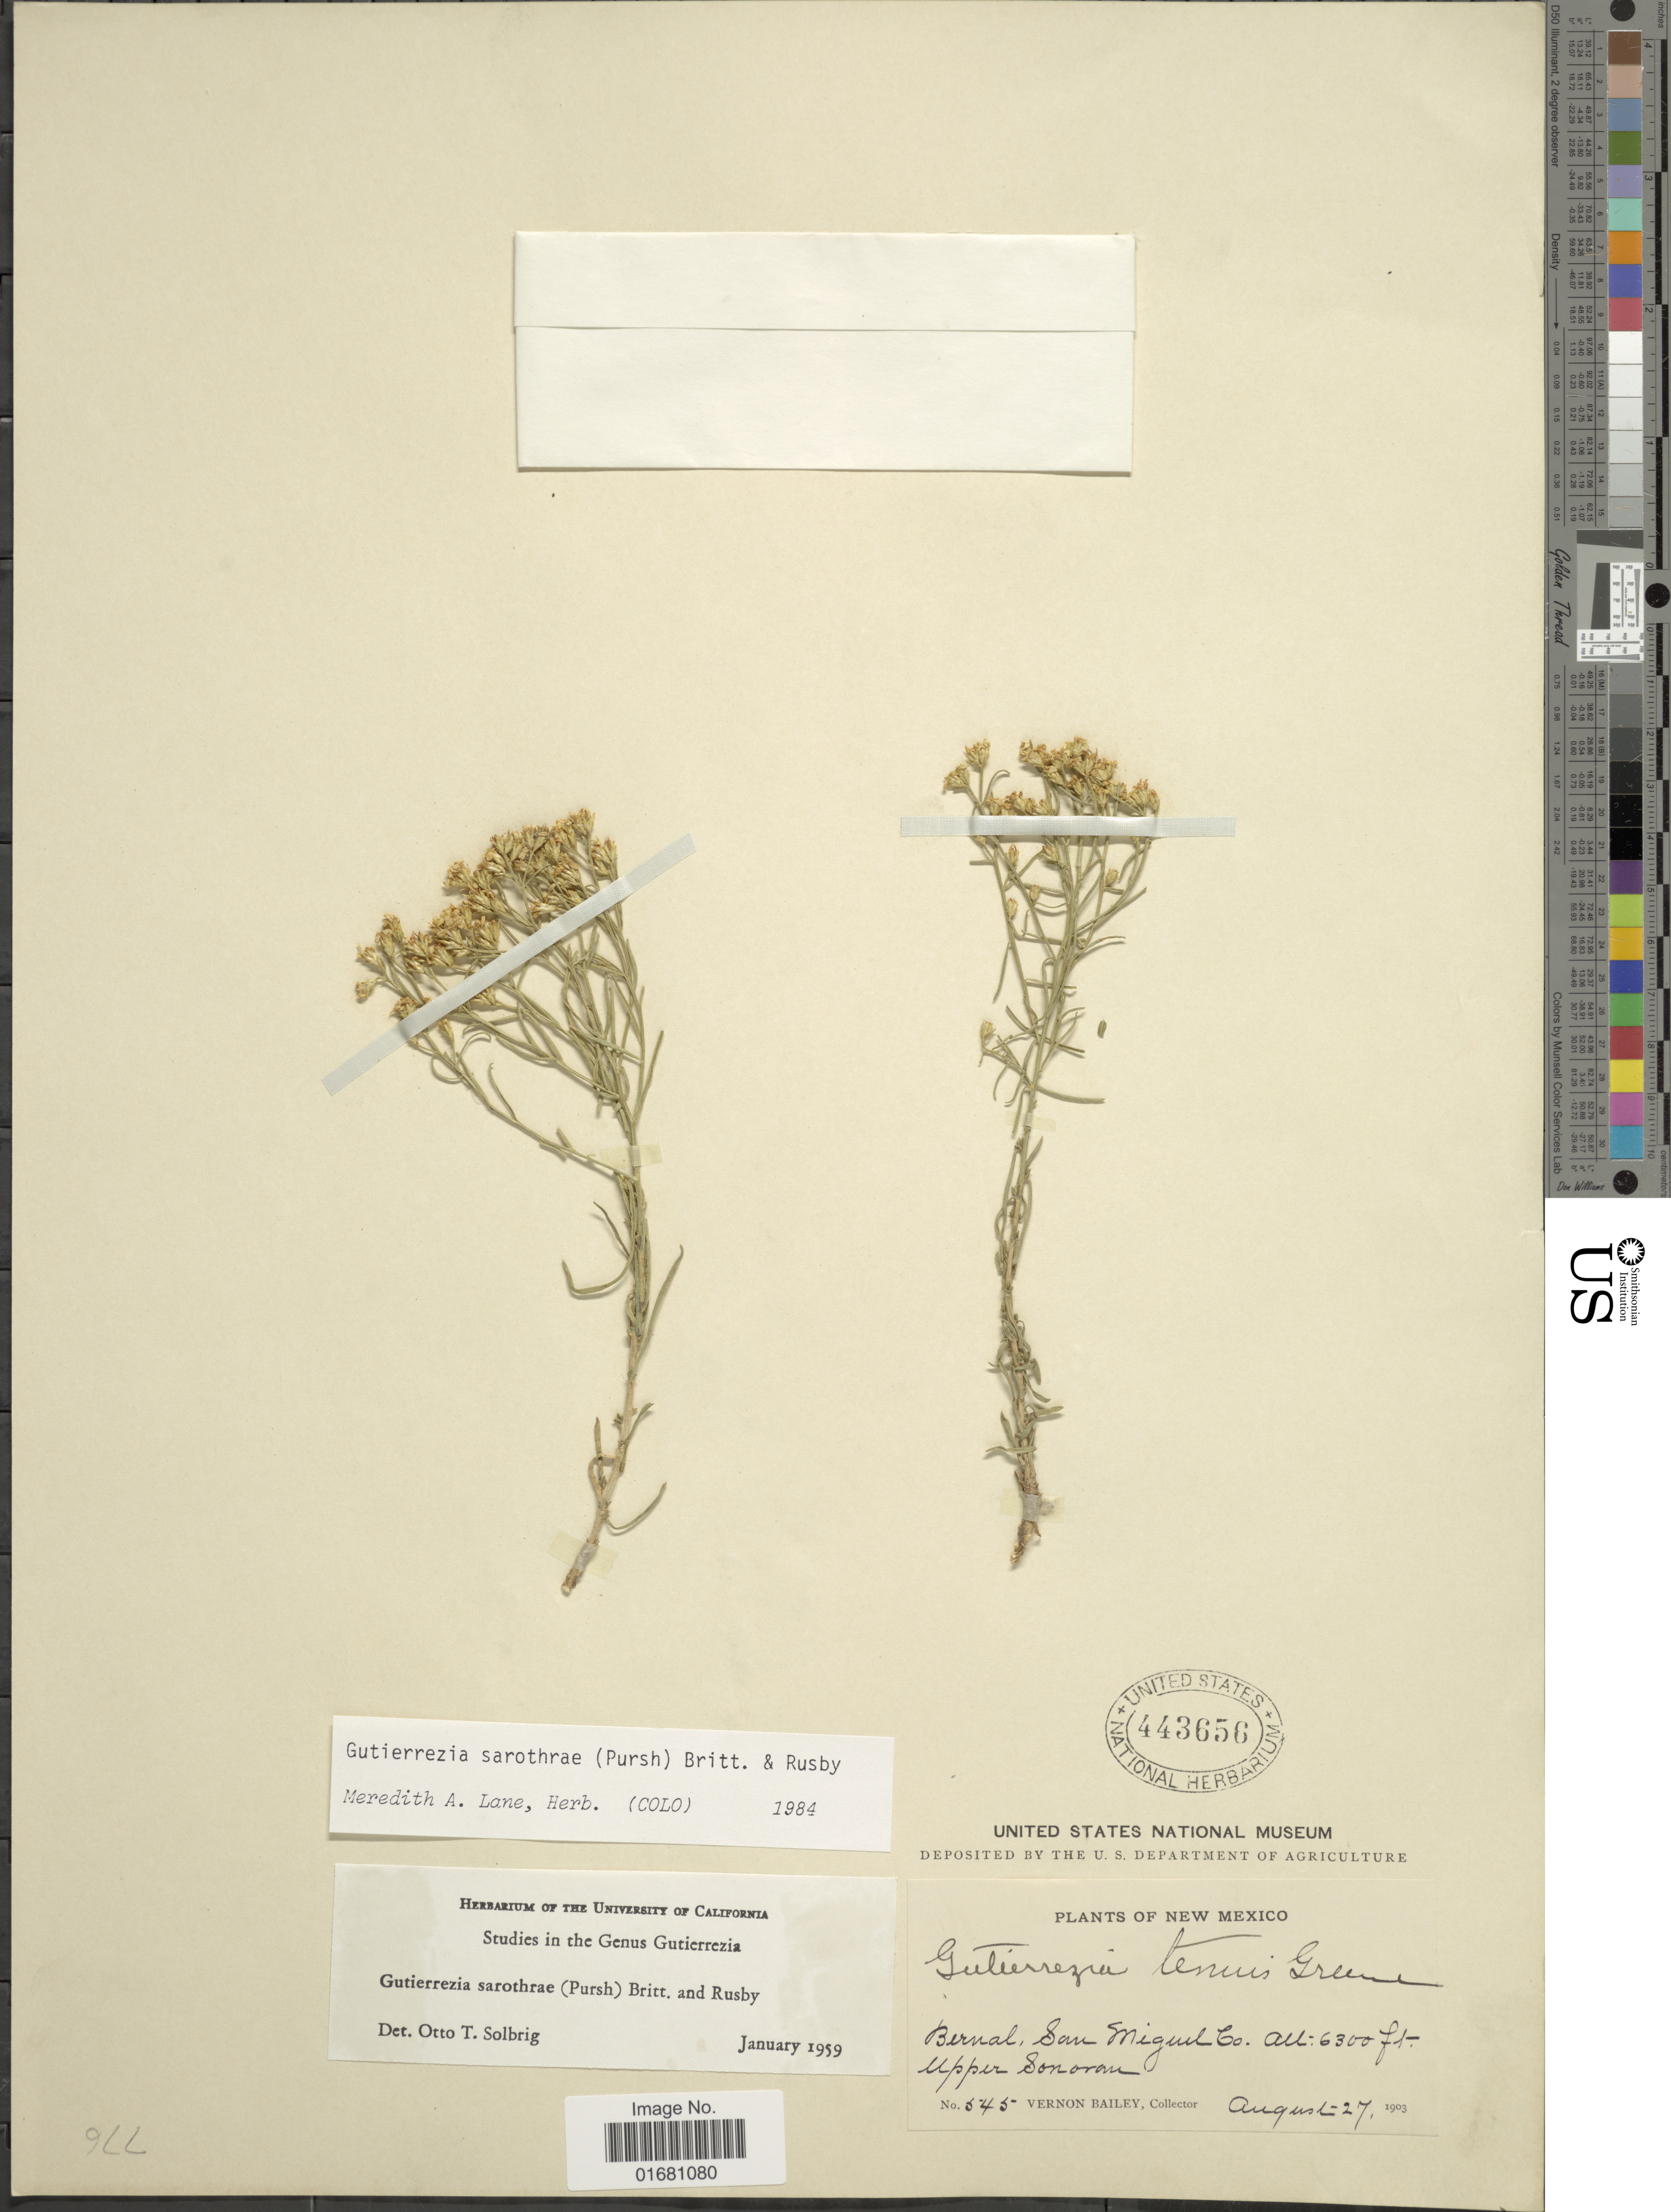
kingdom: Plantae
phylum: Tracheophyta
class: Magnoliopsida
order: Asterales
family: Asteraceae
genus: Gutierrezia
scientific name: Gutierrezia sarothrae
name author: (Pursh) Britton & Rusby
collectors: V. O. Bailey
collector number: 545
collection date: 1903-08-27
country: United States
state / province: New Mexico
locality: Bernal, San Miguel Co., Upper Sonoran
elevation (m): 1920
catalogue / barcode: US 443656